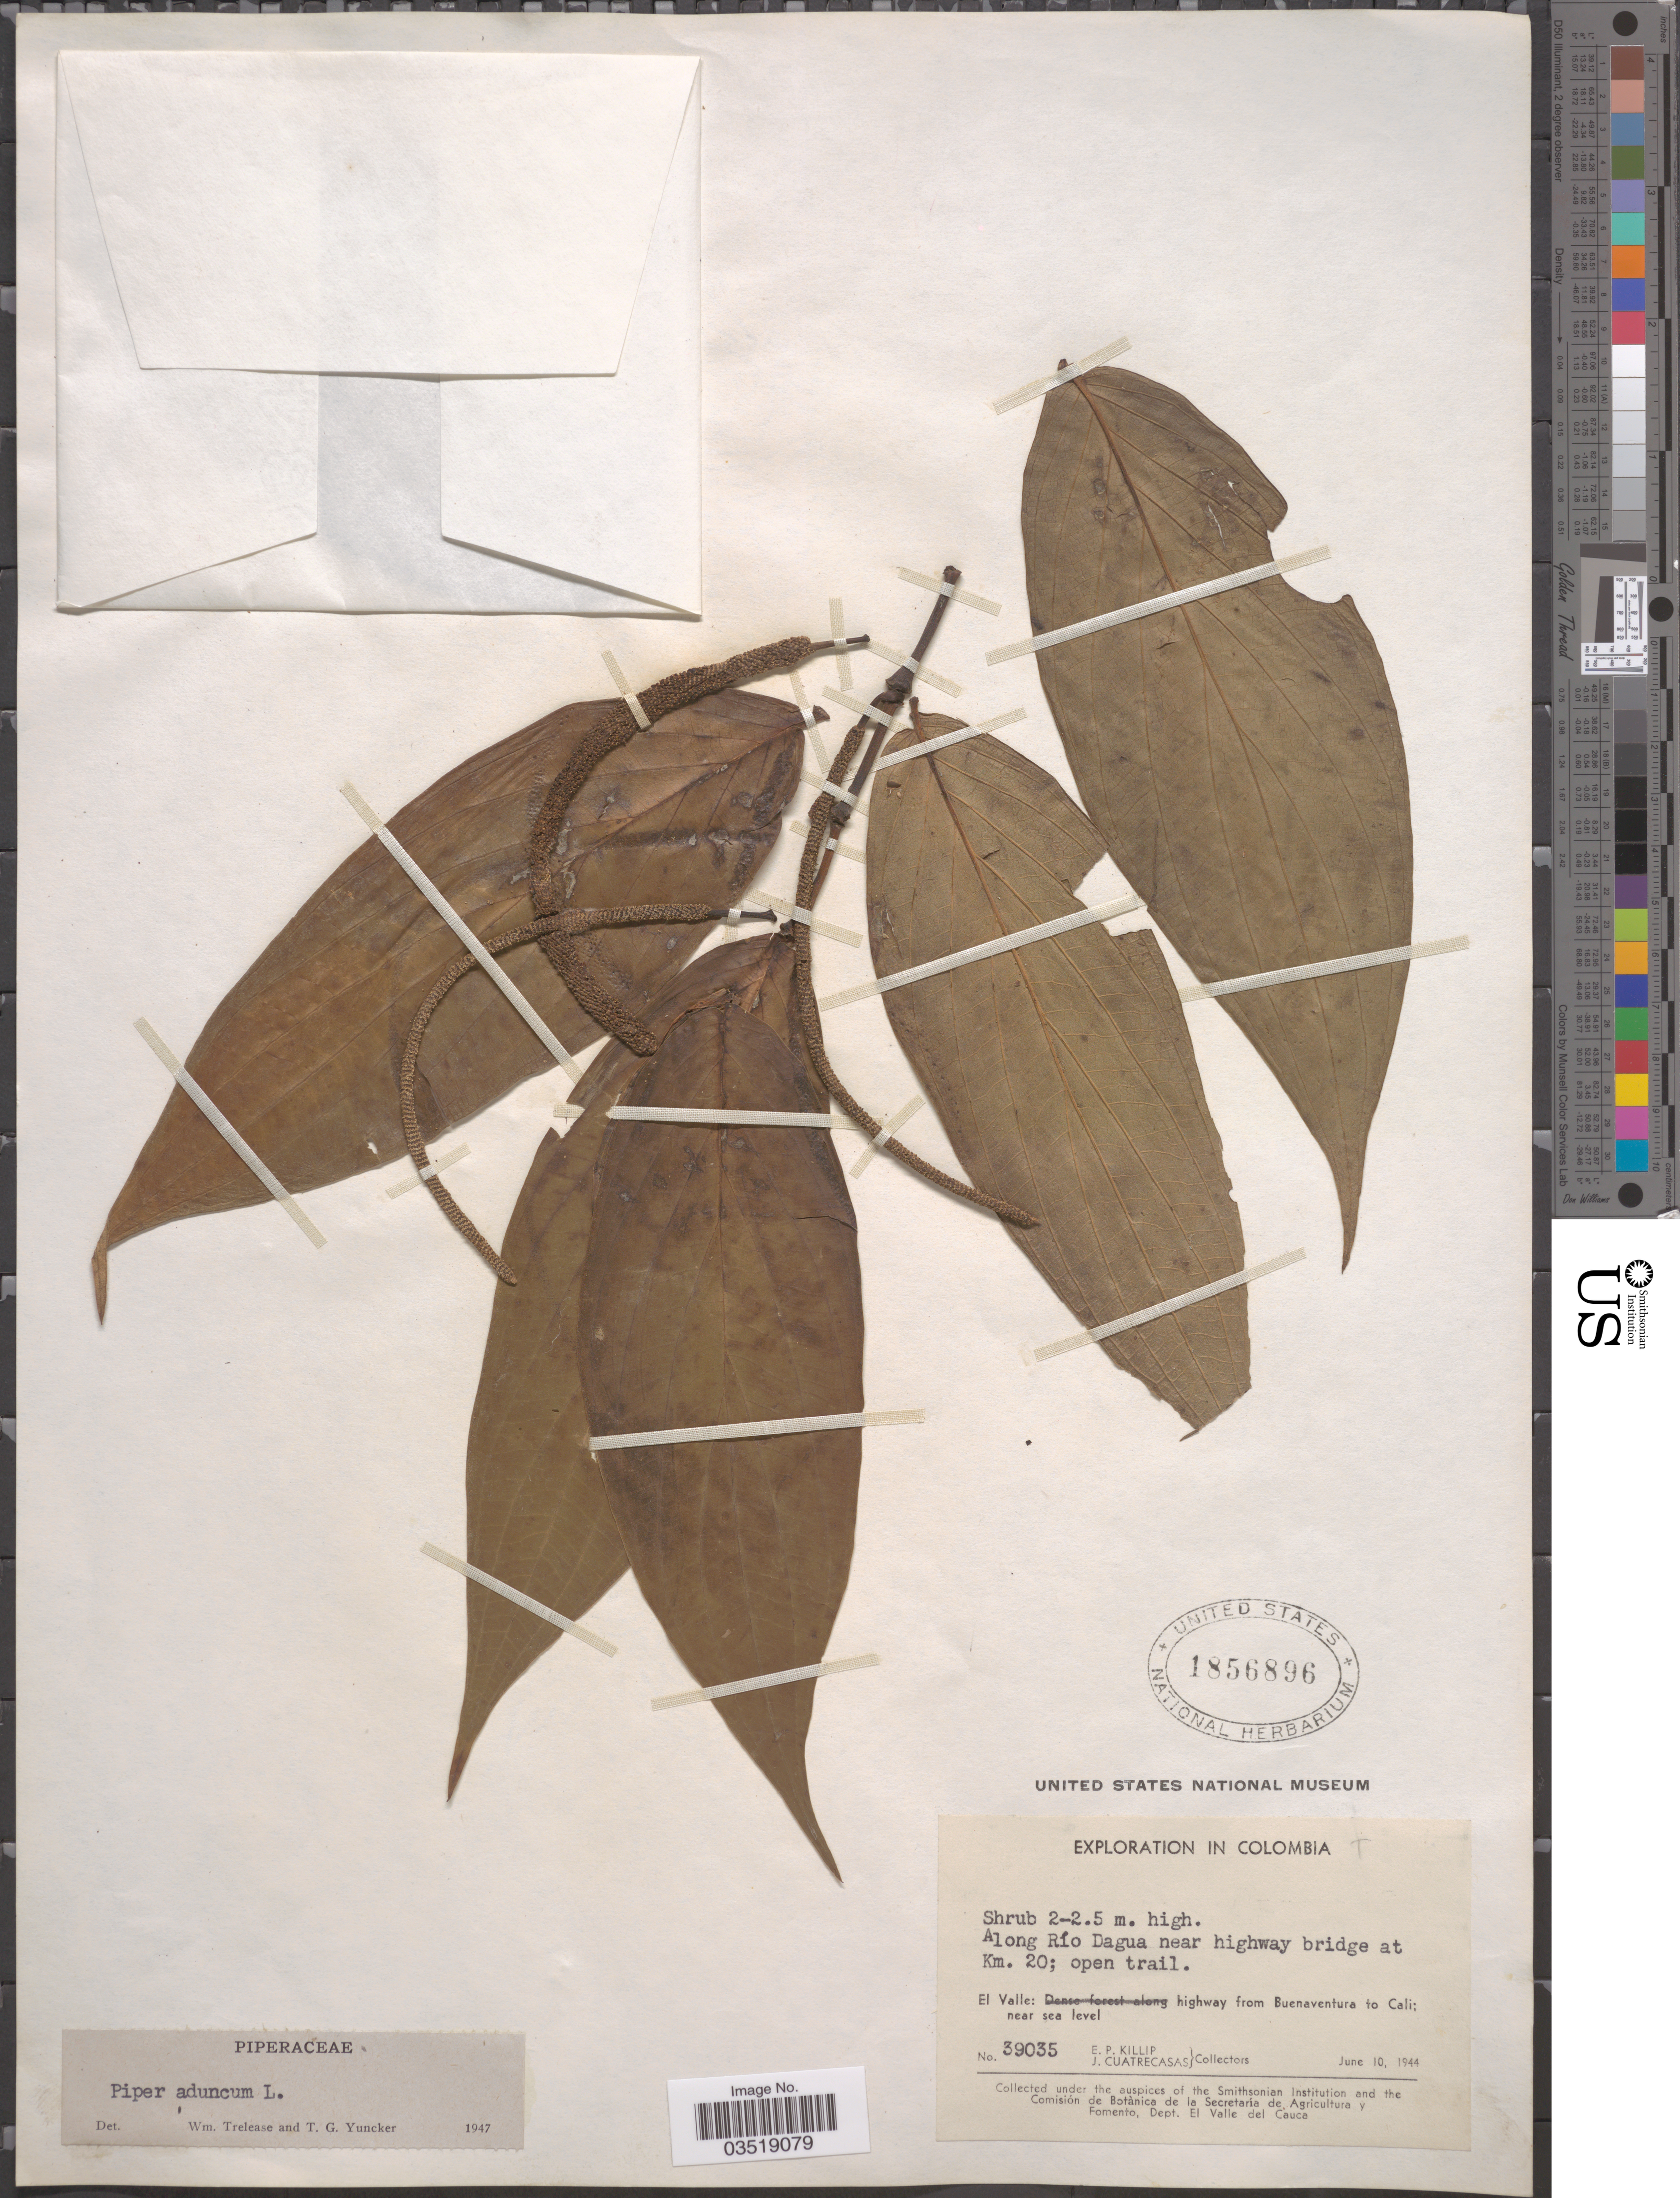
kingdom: Plantae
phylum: Tracheophyta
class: Magnoliopsida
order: Piperales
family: Piperaceae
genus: Piper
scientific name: Piper aduncum var. aduncum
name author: L.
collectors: E. P. Killip & J. Cuatrecasas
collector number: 39035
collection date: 1944-06-10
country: Colombia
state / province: Valle del Cauca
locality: Along Río Dagua near highway bridge at Km. 20; open trail. El Valle: highway from Buenaventura to Cali.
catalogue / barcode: US 1856896